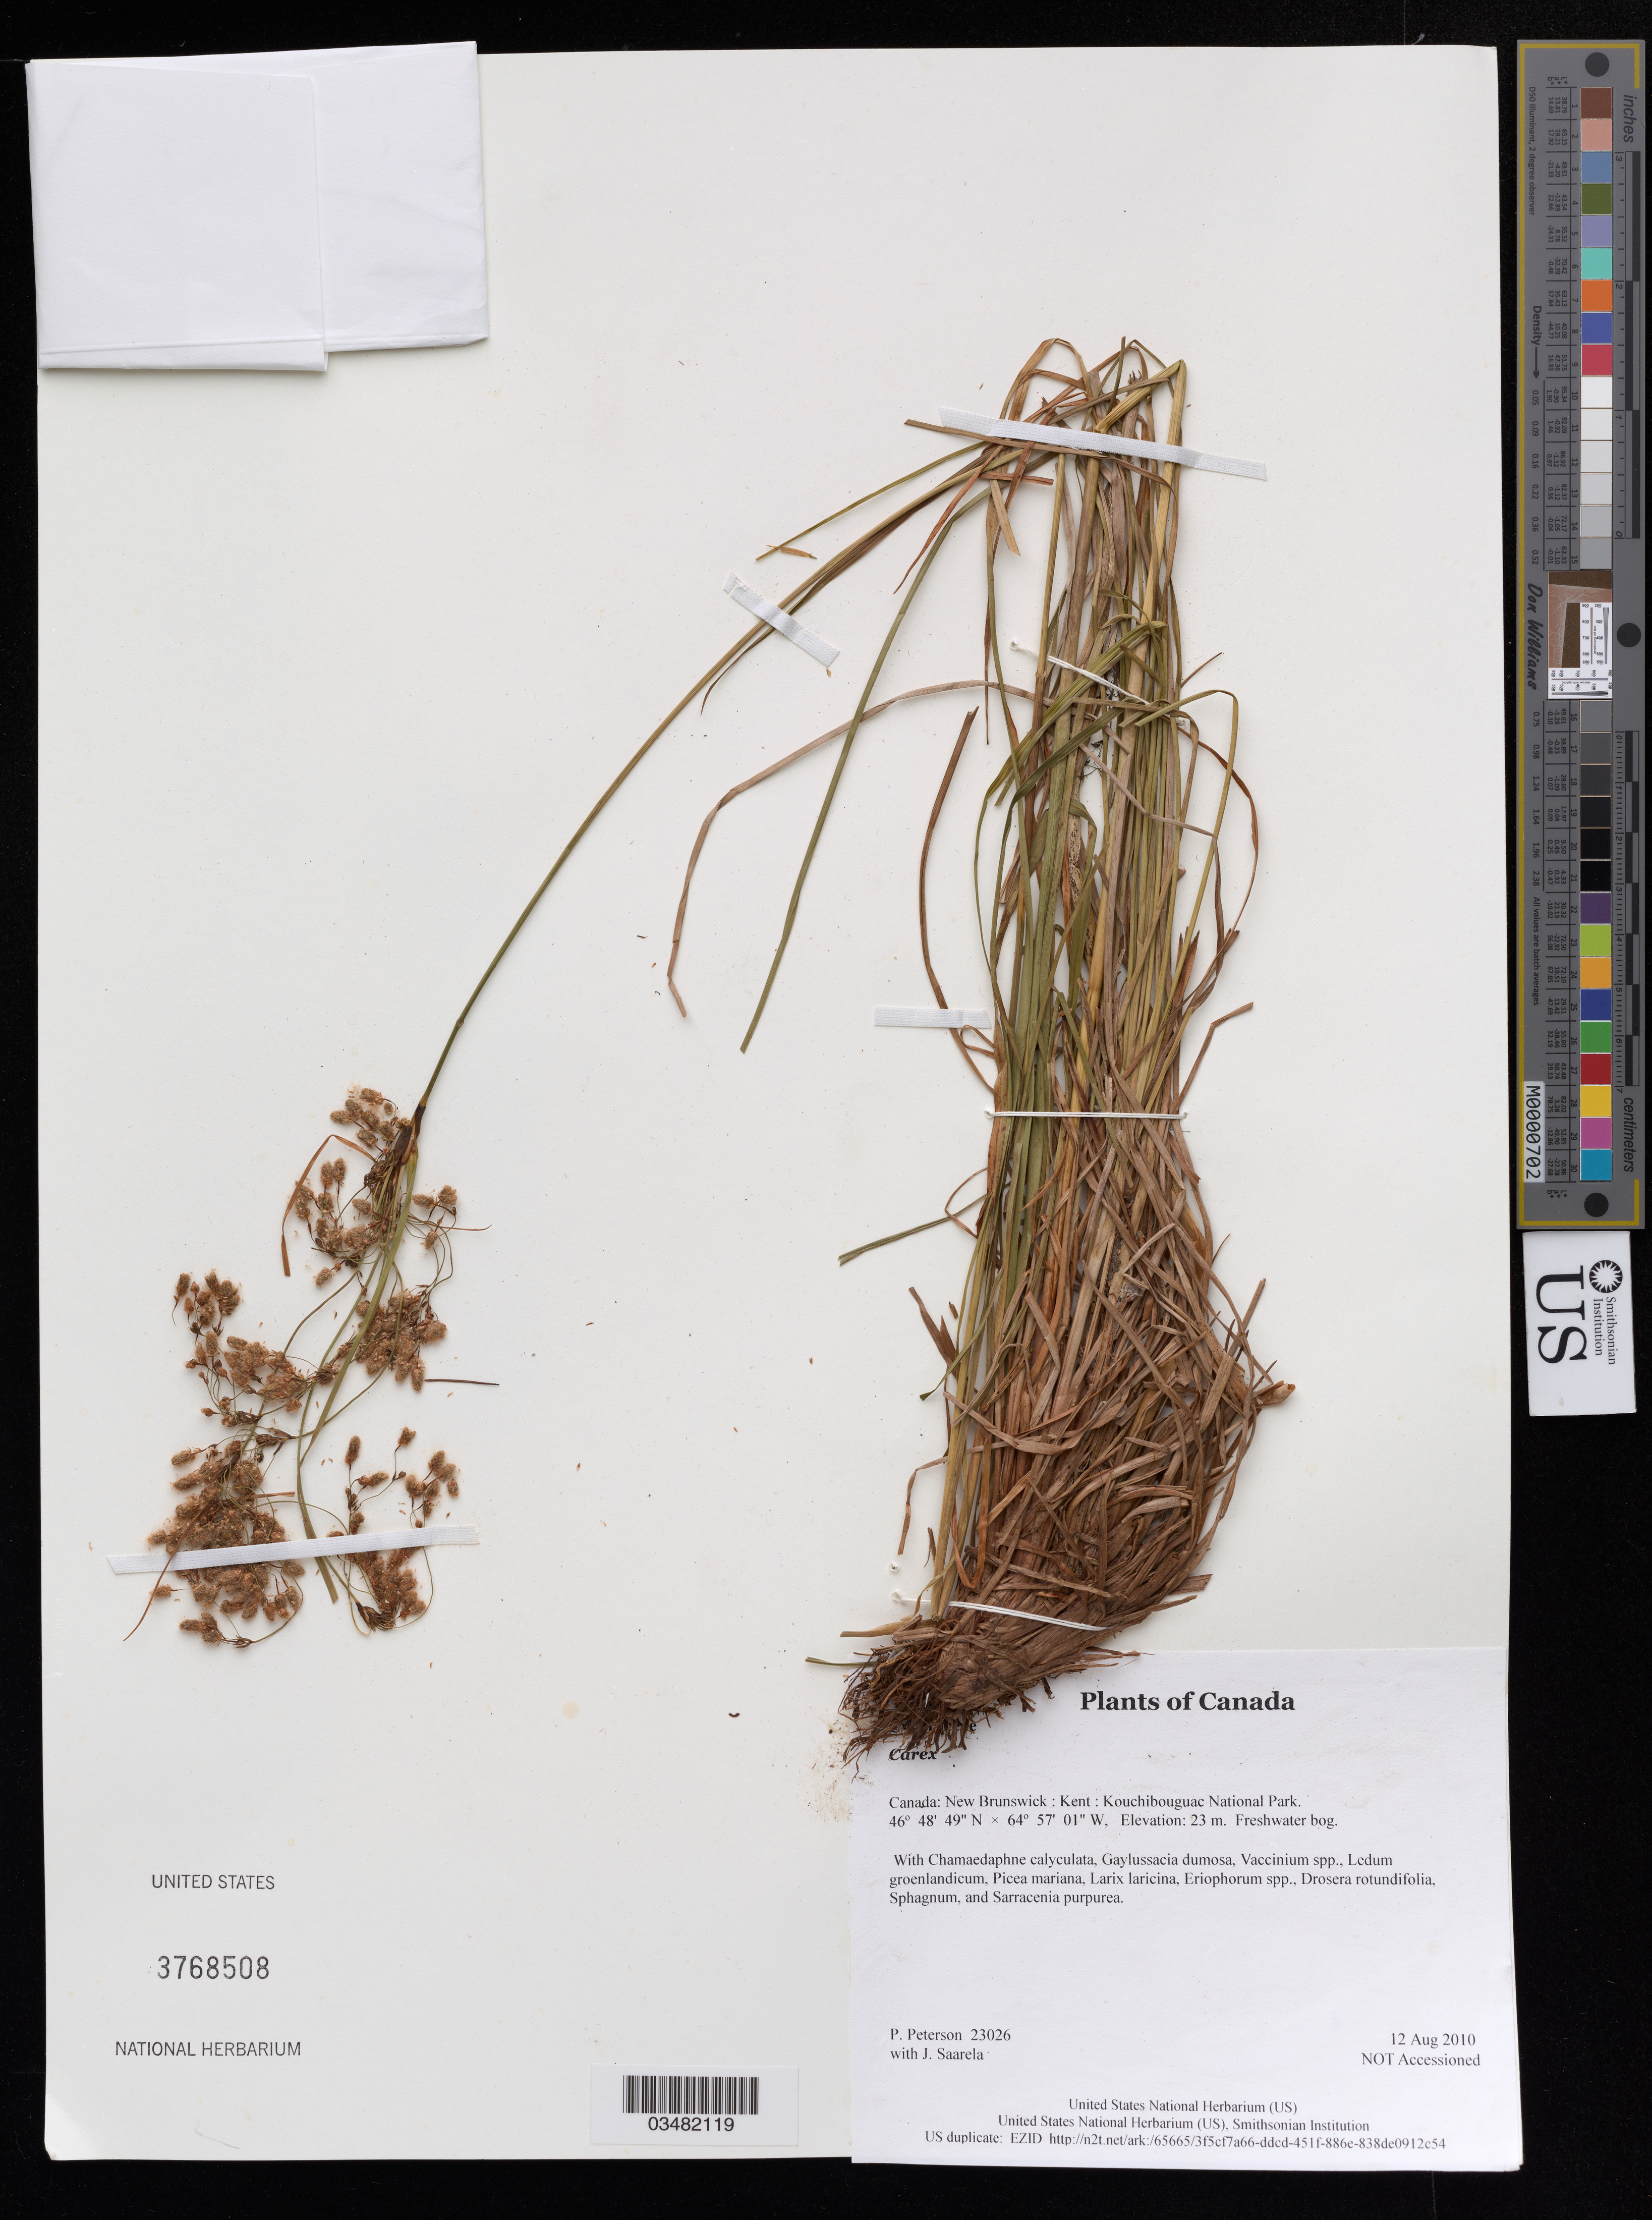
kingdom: Plantae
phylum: Tracheophyta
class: Liliopsida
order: Poales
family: Cyperaceae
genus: Carex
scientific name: Carex sp.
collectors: P. M. Peterson & J. Saarela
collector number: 23026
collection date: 2010-08-12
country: Canada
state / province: New Brunswick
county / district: Kent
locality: Kouchibouguac National Park.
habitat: Freshwater bog.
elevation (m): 23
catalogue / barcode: US 3768508